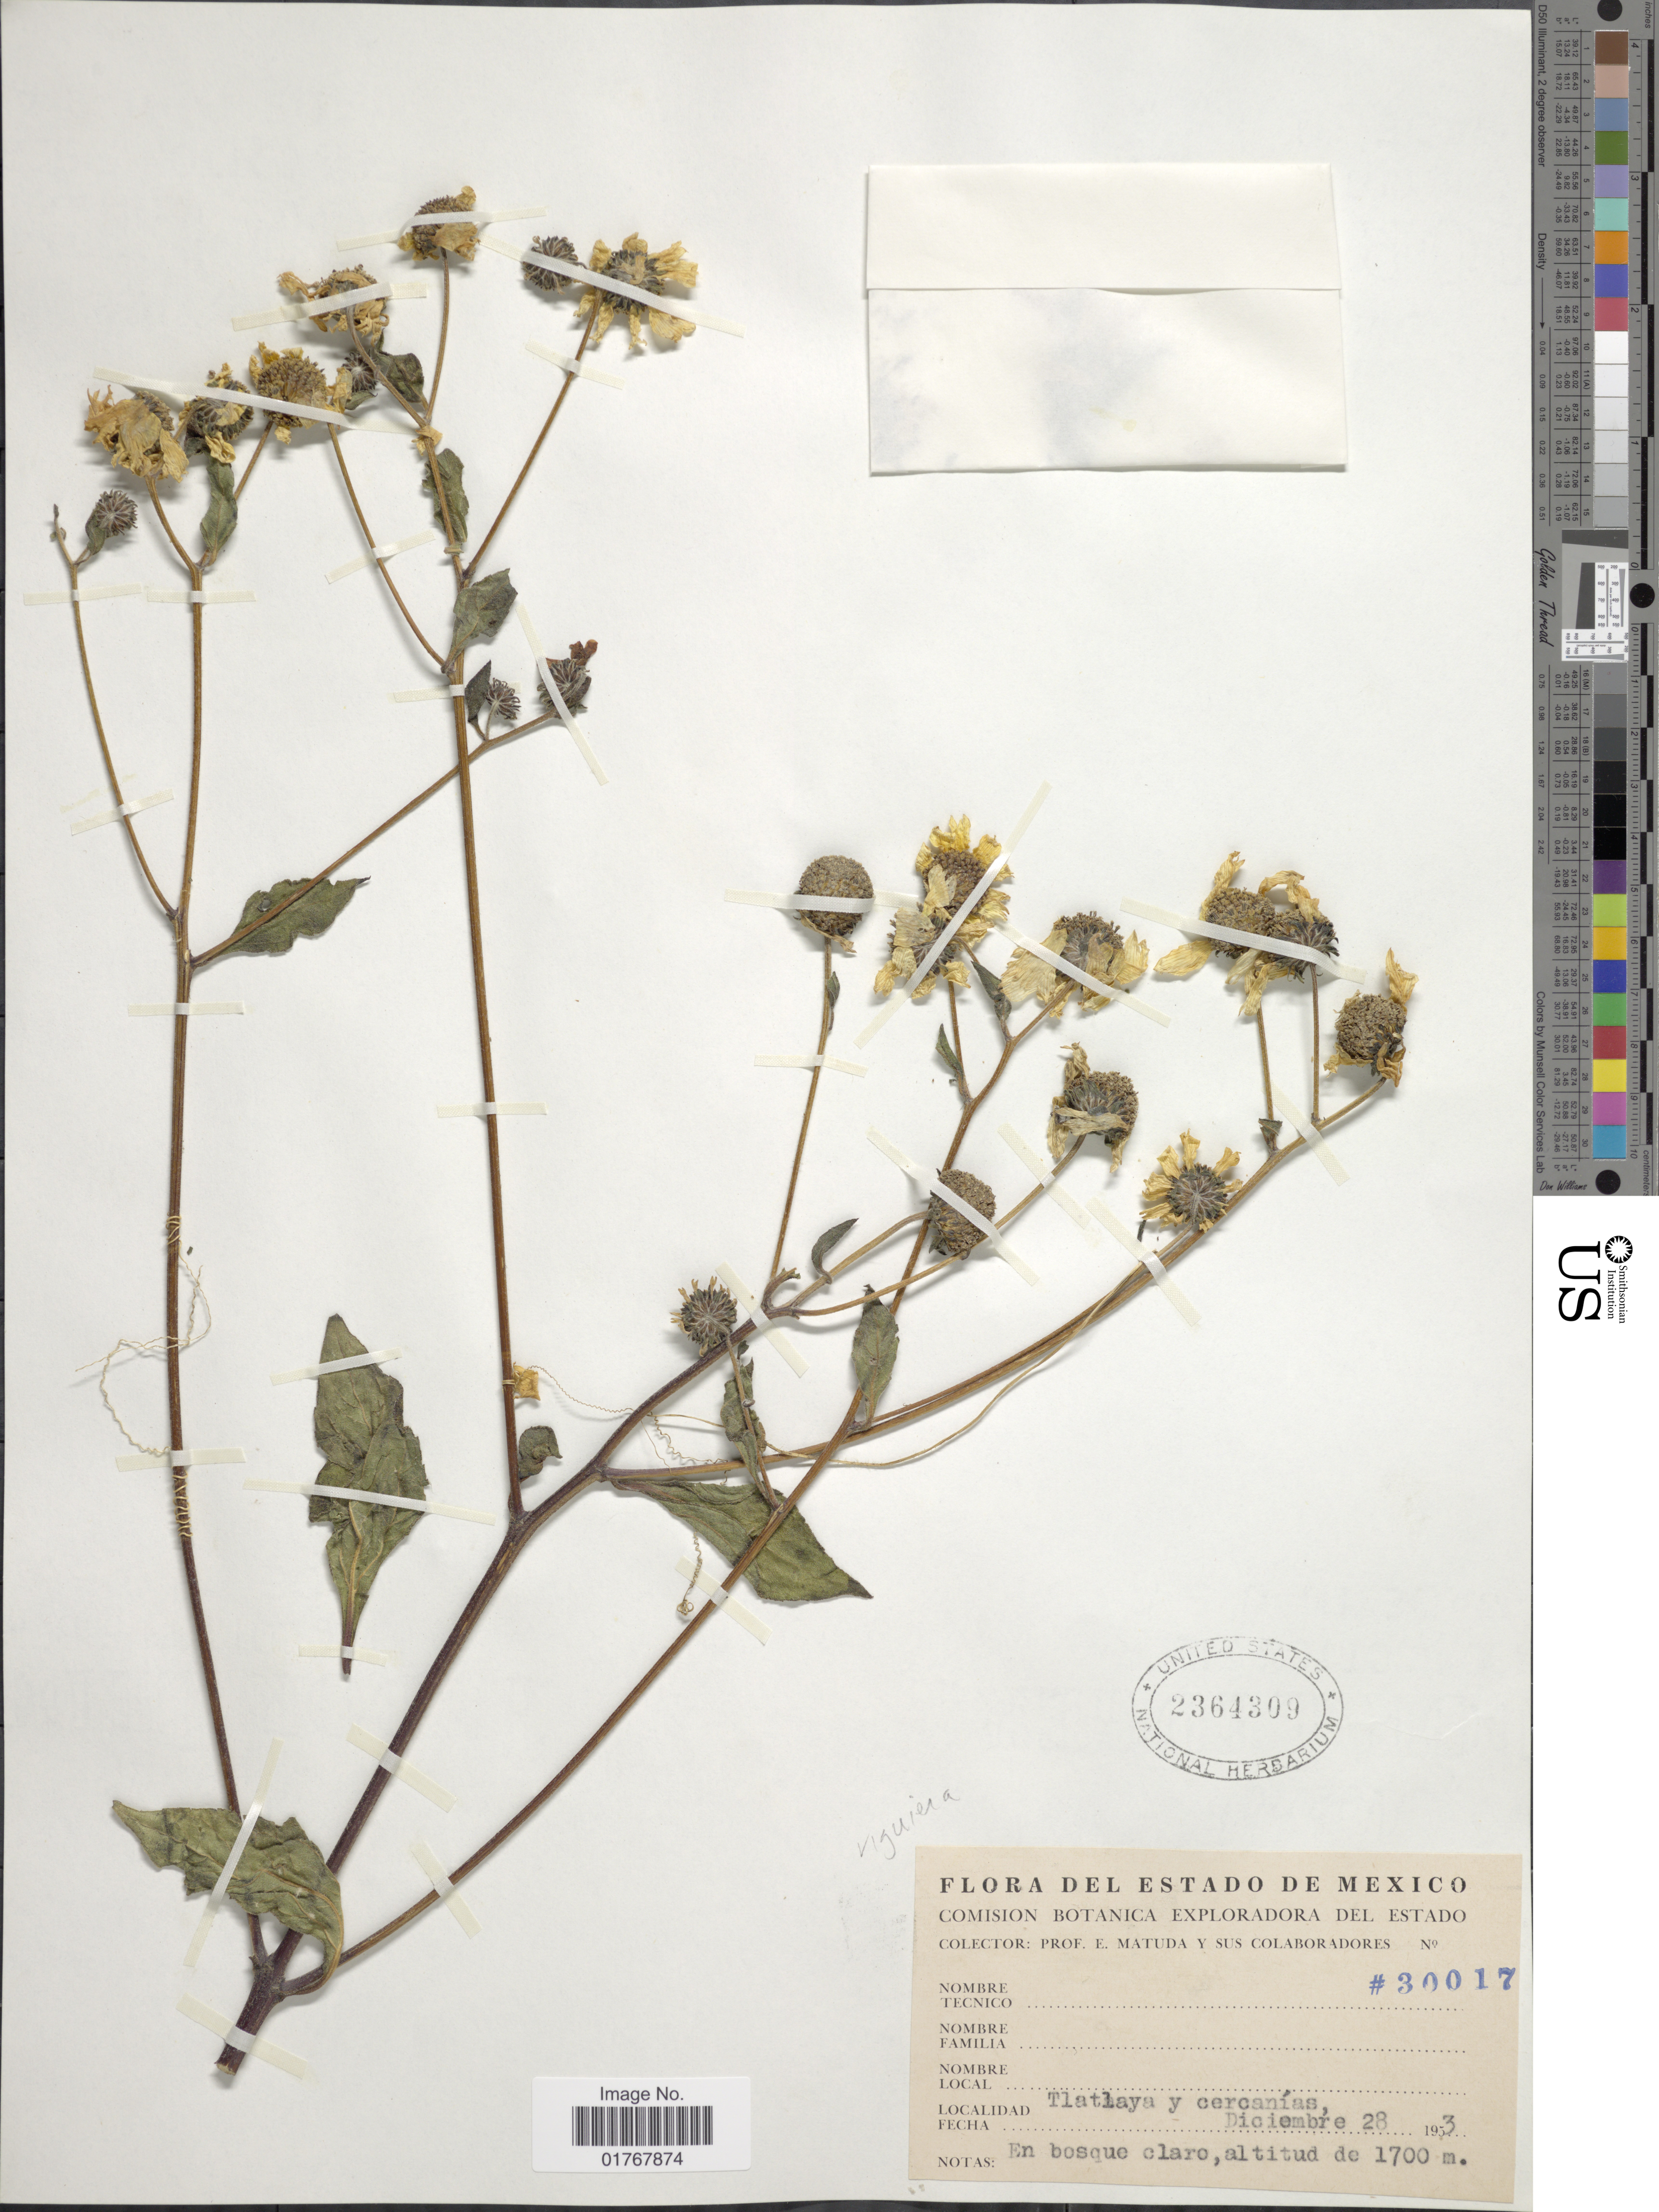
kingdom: Plantae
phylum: Tracheophyta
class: Magnoliopsida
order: Asterales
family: Asteraceae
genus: Viguiera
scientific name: Viguiera dentata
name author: (Cav.) Spreng.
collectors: E. Matuda & et al.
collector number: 30017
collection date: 1953-12-28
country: Mexico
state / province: México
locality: Tlatlaya y cercaías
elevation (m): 1700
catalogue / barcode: US 2364309